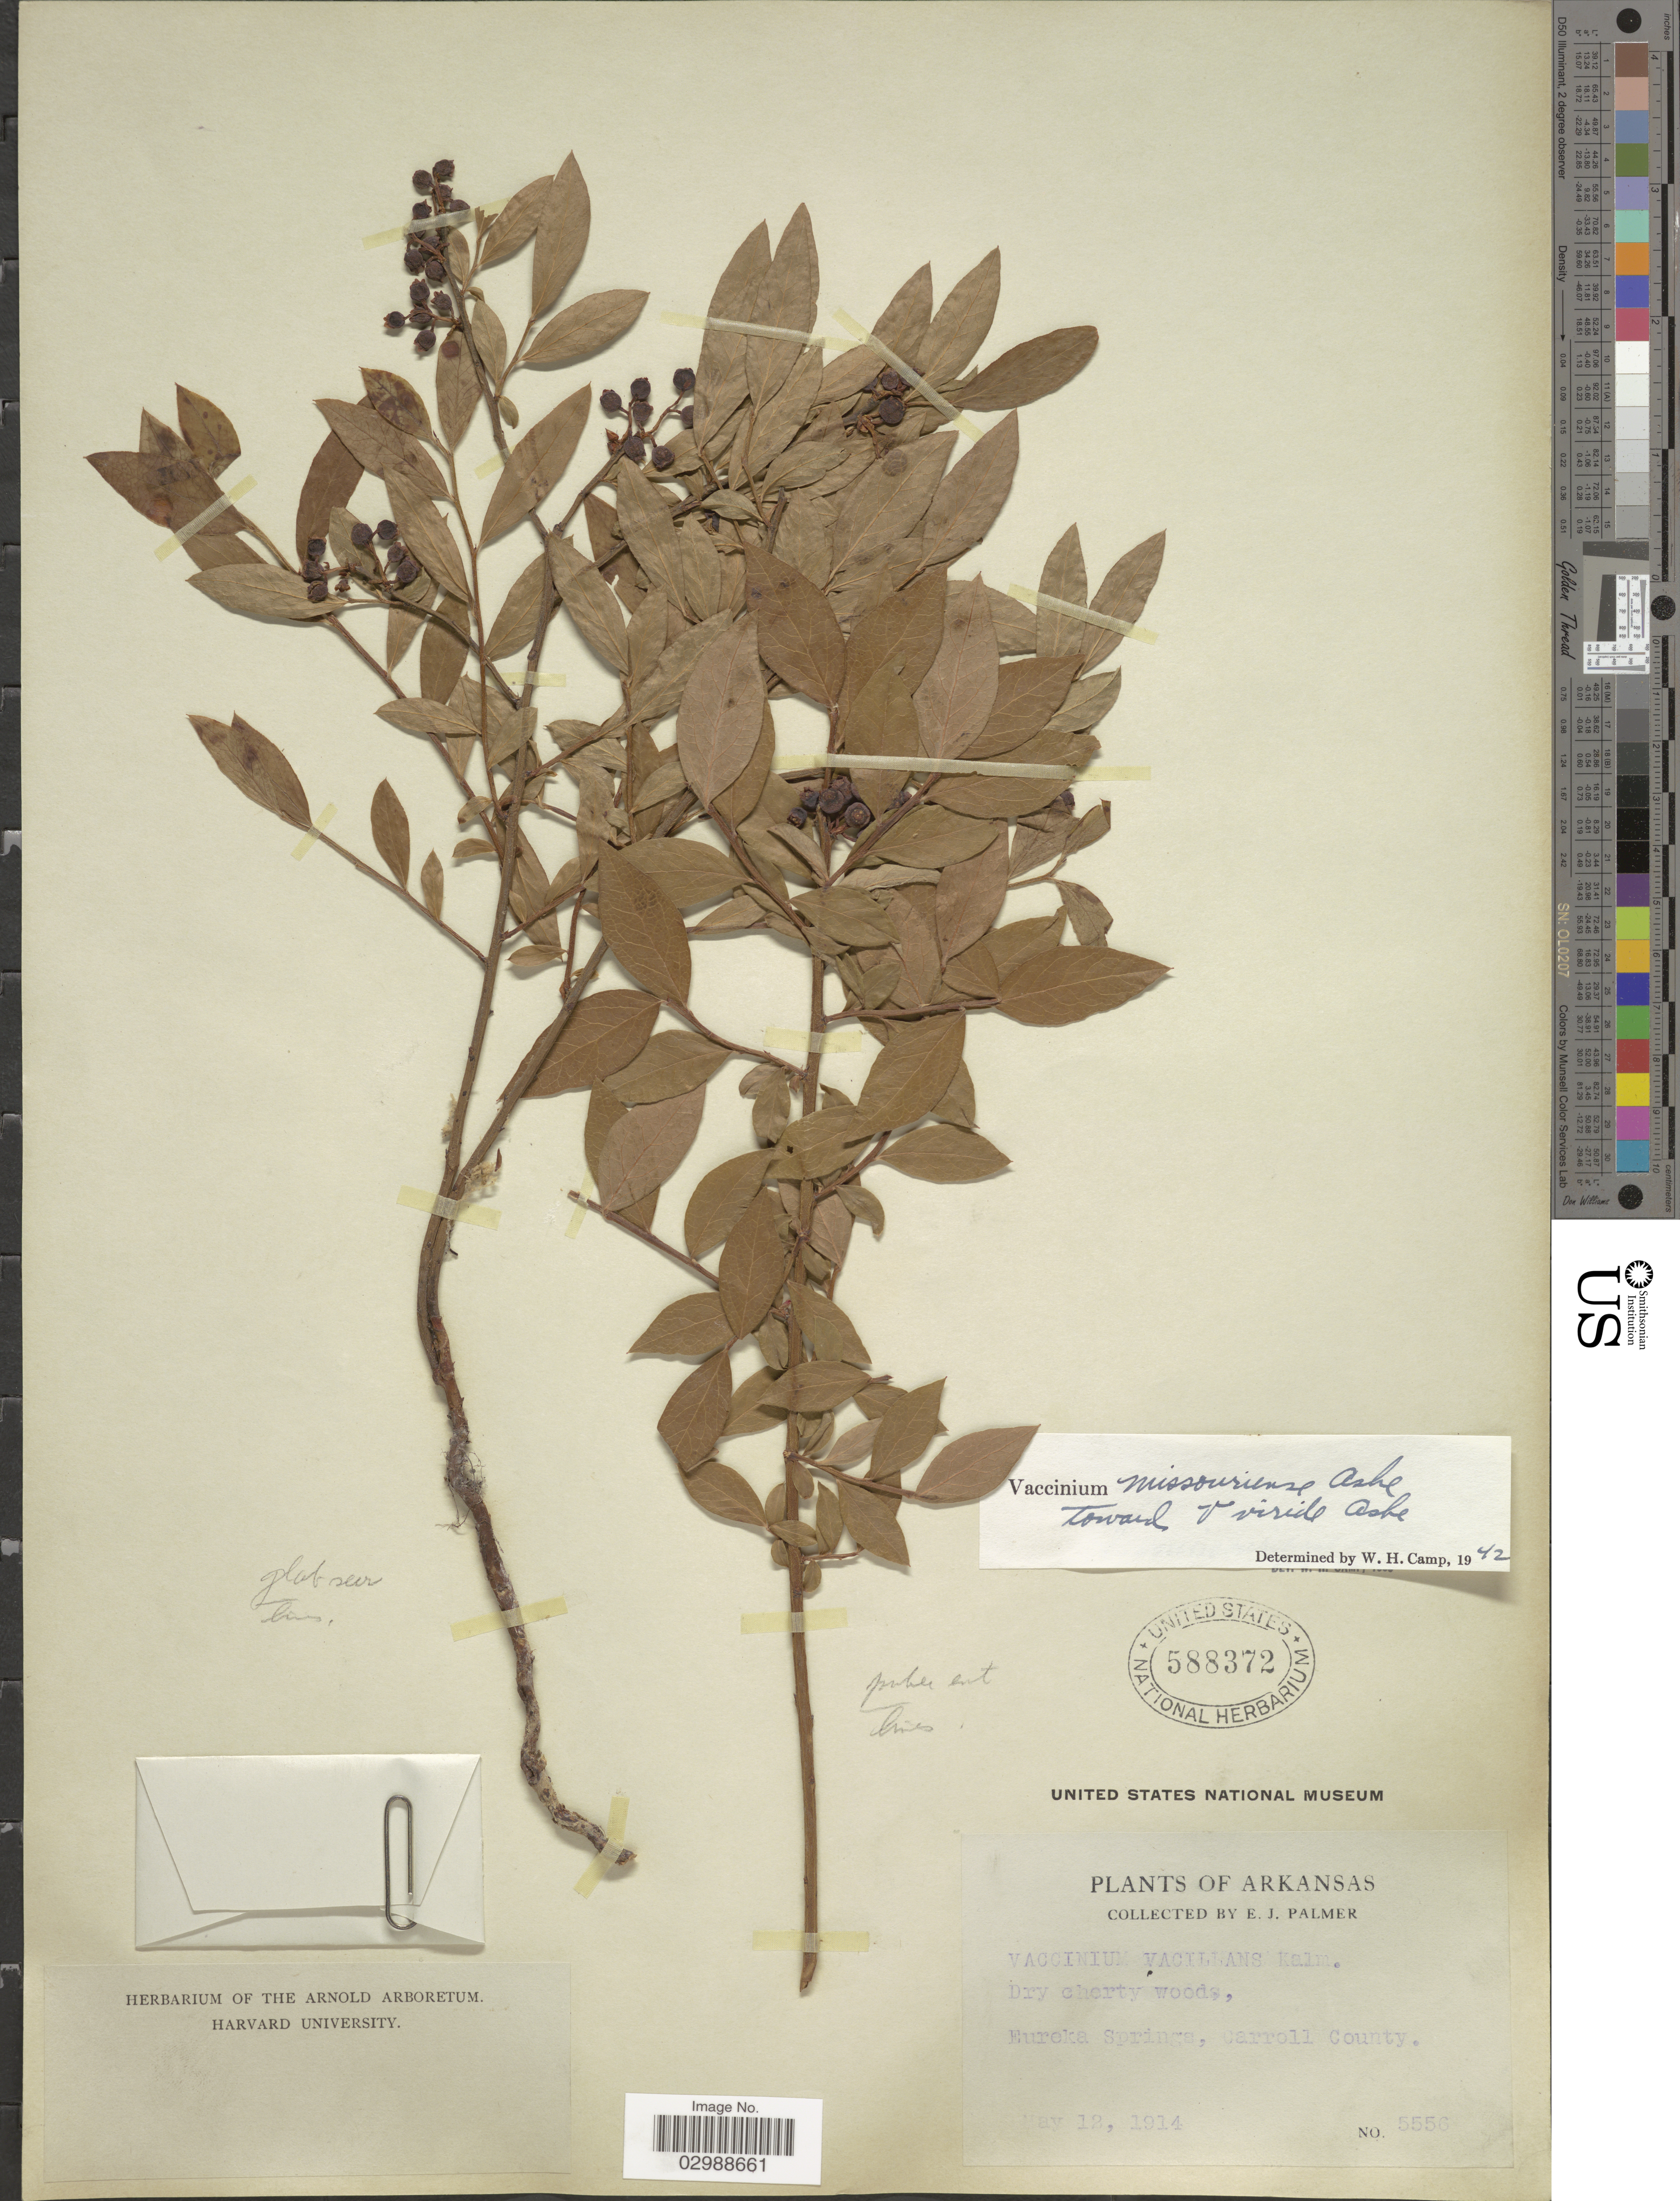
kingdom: Plantae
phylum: Tracheophyta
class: Magnoliopsida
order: Ericales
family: Ericaceae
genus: Vaccinium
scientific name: Vaccinium missouriense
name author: (Ashe) Ashe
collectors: E. J. Palmer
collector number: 5556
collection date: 1914-05-18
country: United States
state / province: Arkansas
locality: Eureka Springs, Carroll County.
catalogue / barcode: US 588372